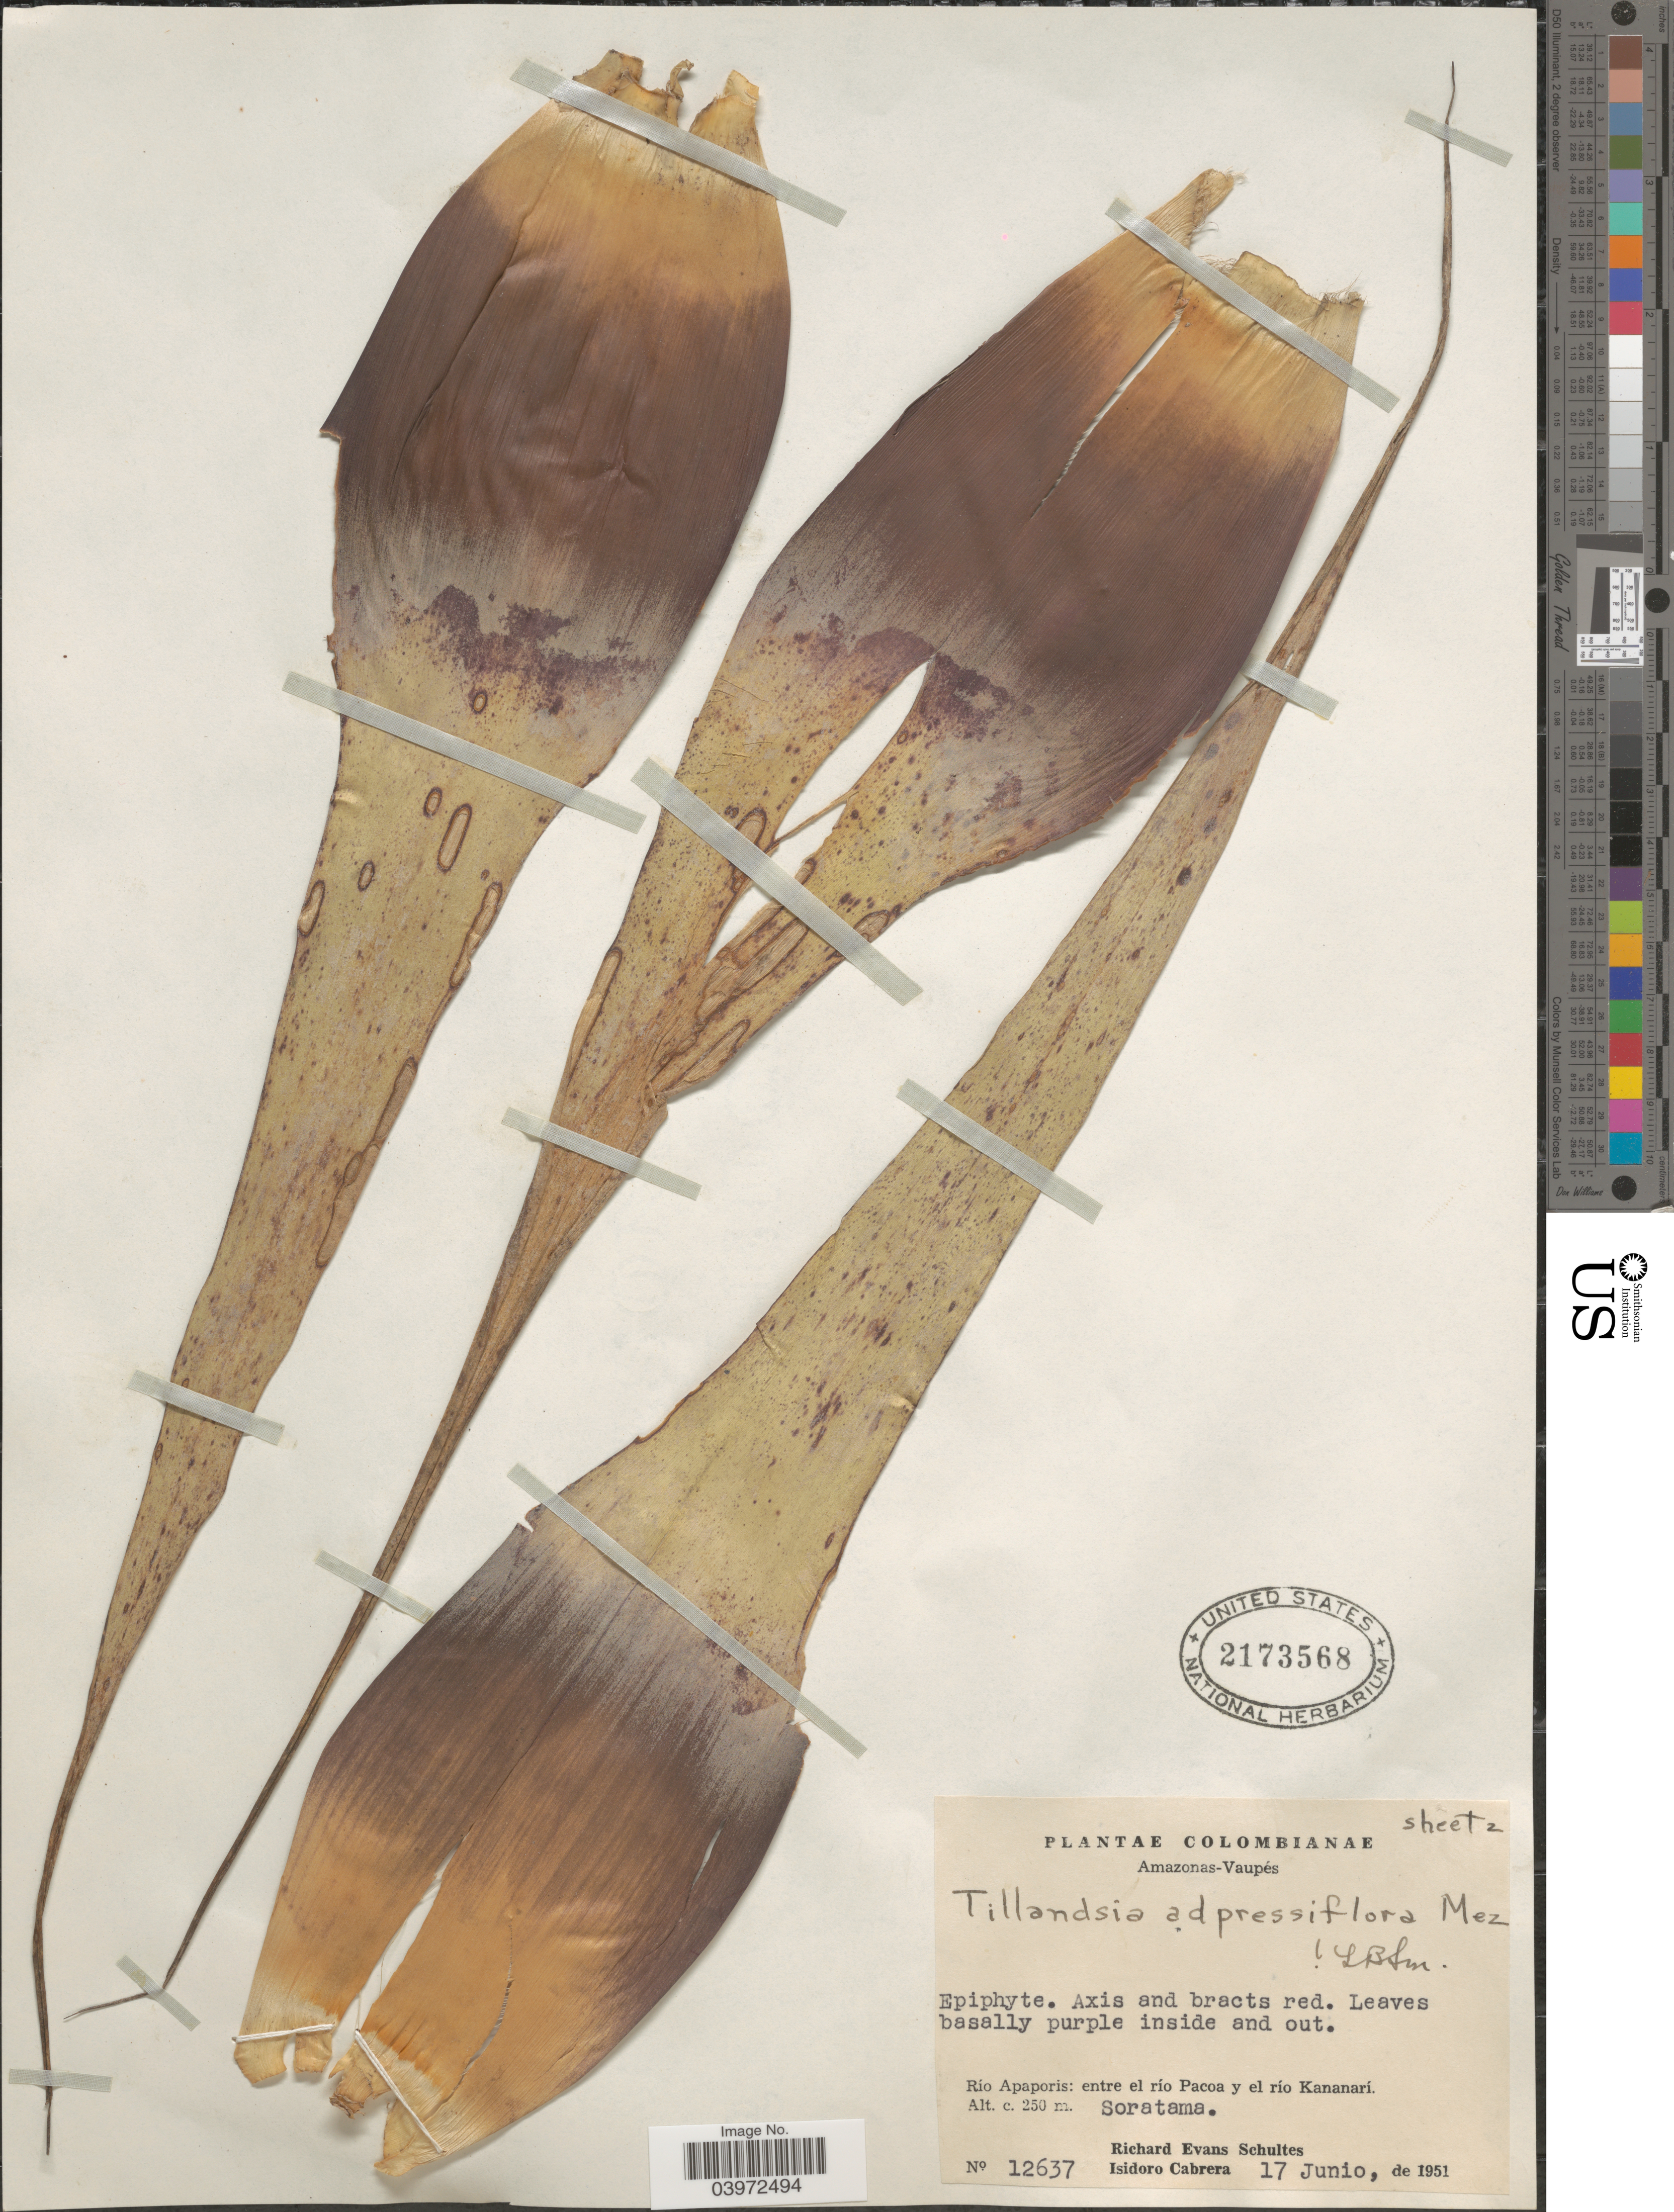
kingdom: Plantae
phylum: Tracheophyta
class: Liliopsida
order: Poales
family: Bromeliaceae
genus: Tillandsia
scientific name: Tillandsia adpressiflora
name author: Mez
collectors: R. E. Schultes & I. Cabrera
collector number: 12637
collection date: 1951-06-17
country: Colombia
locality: Amazonas-Vaupés. Río Apaporis: entre el río Pacoa y el río Kananarí. Soratama.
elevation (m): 250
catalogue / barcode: US 2173568